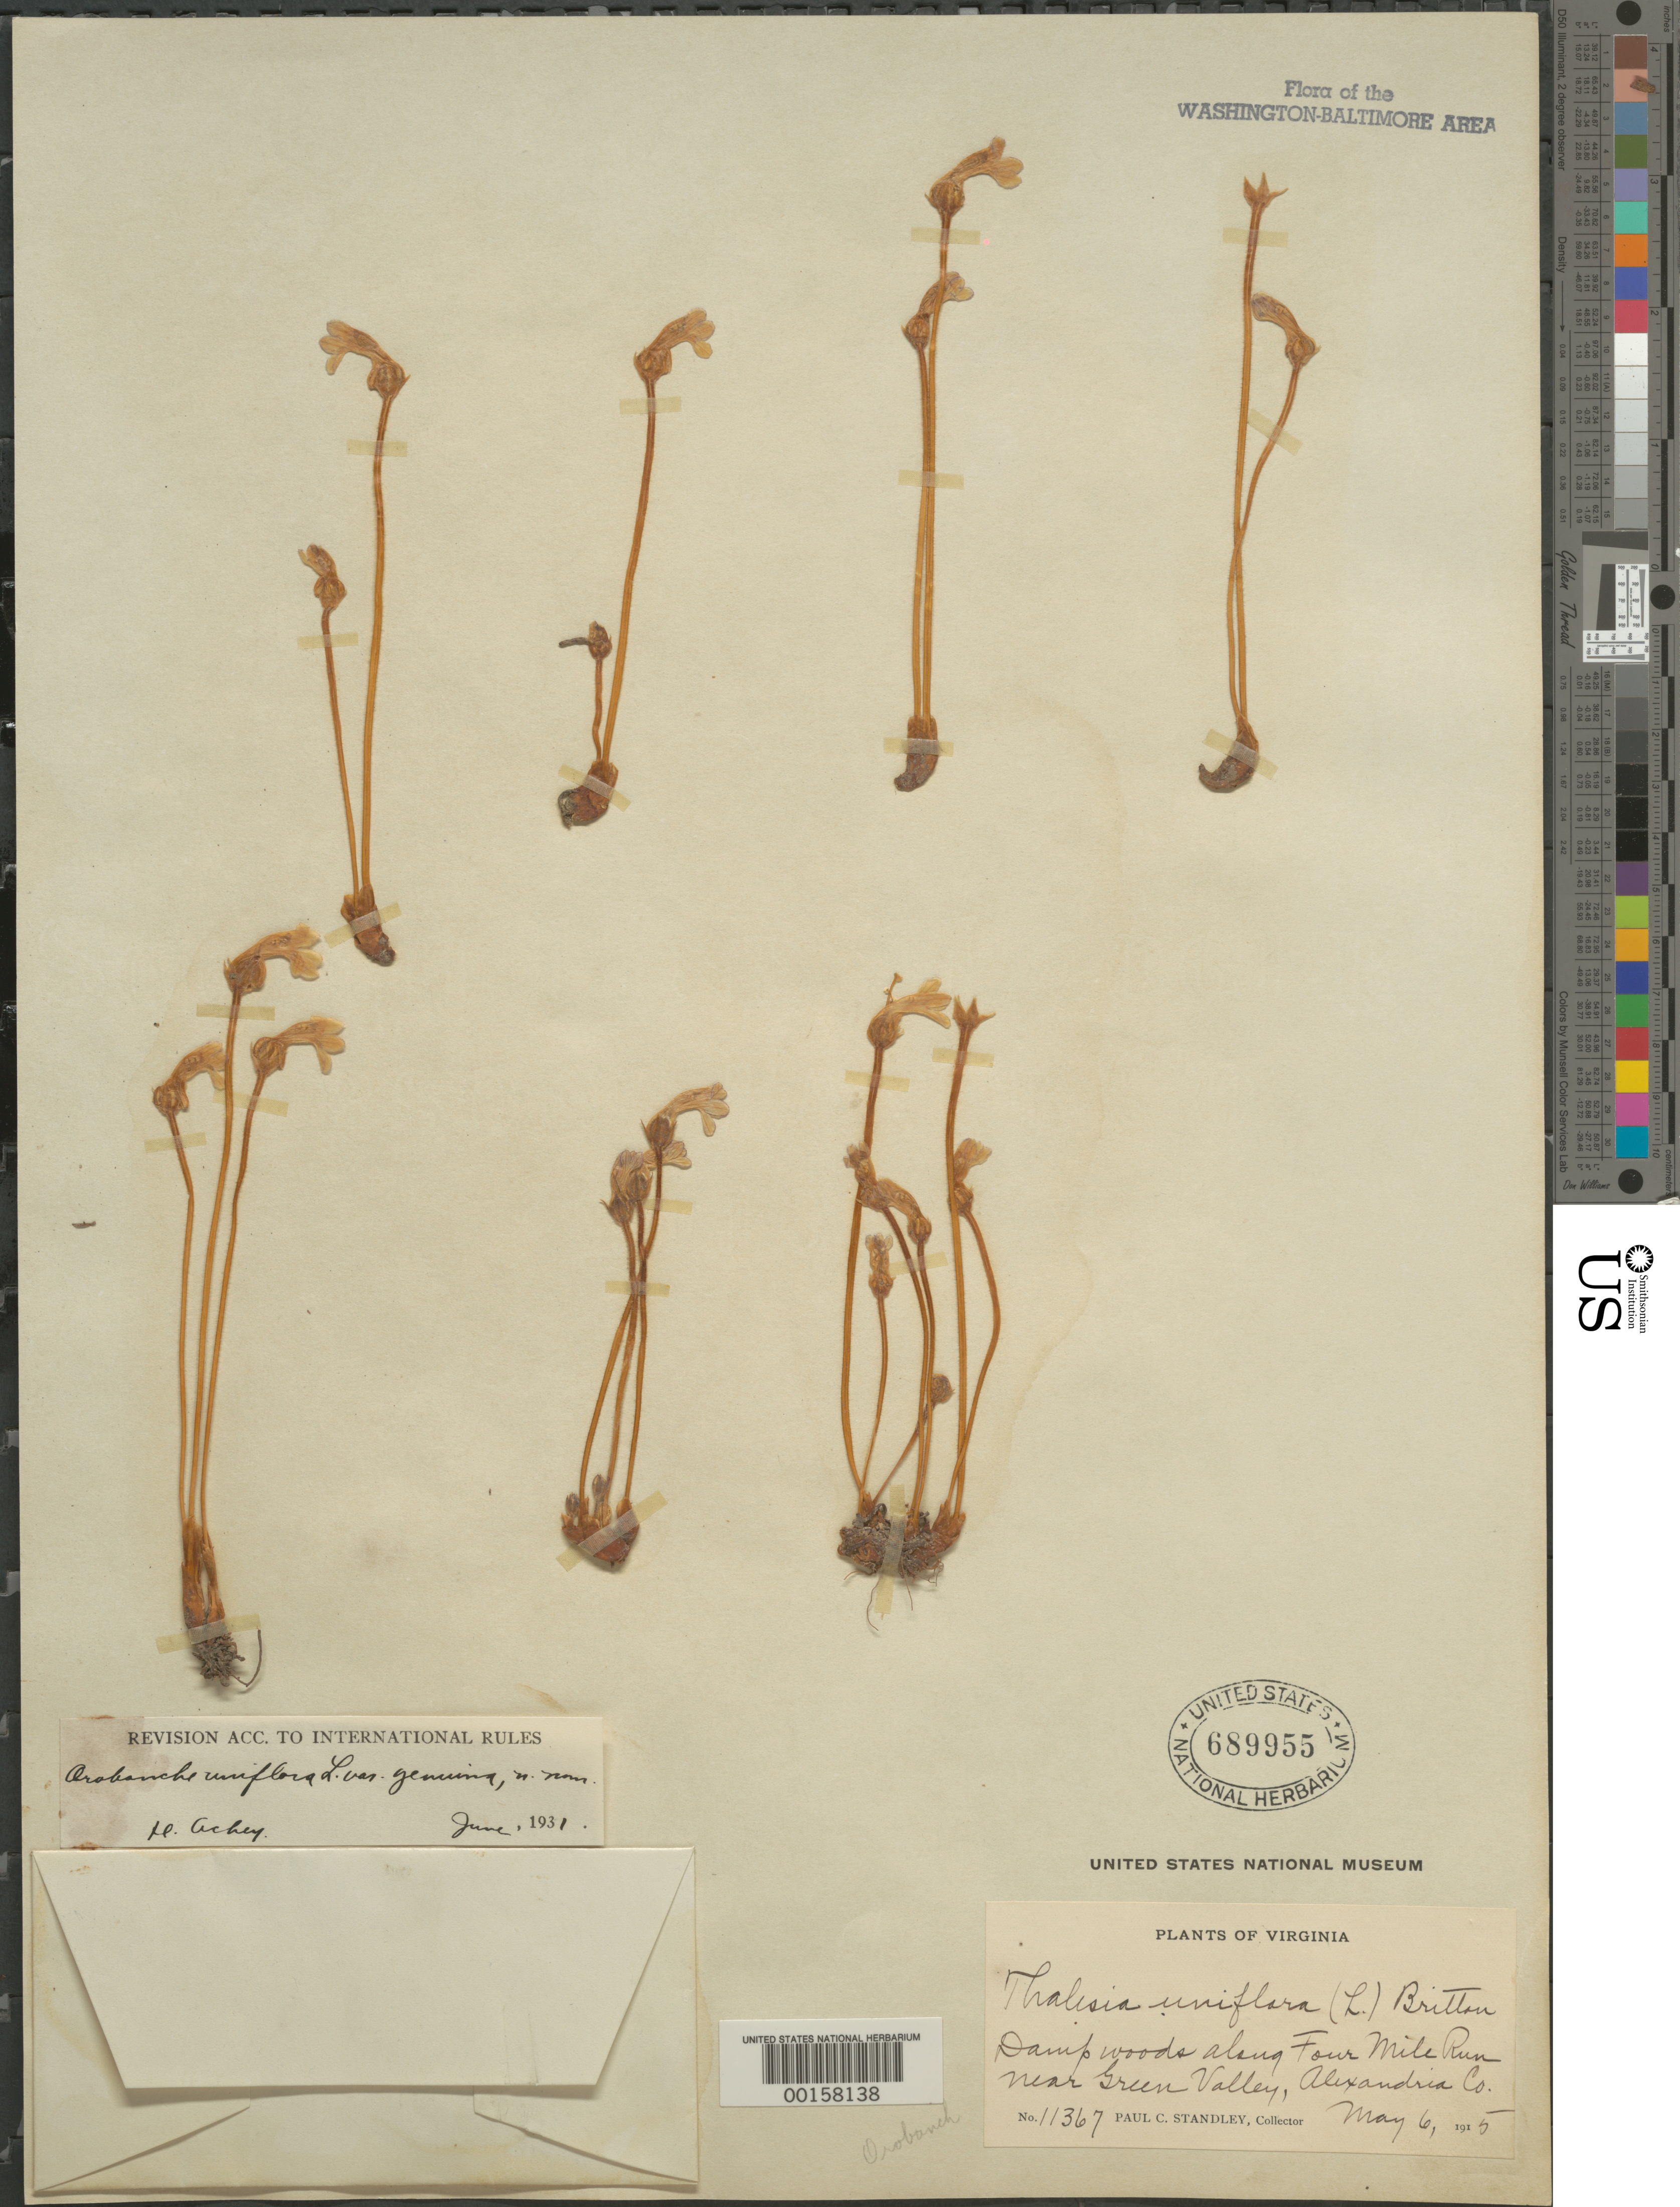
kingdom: Plantae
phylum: Tracheophyta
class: Magnoliopsida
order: Lamiales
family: Orobanchaceae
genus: Orobanche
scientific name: Orobanche uniflora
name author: L.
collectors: P. C. Standley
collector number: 11367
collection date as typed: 06 May 1915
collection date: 1915-05-06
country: United States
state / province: Virginia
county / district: Arlington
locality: Four Mile Run near Green Valley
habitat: Damp woods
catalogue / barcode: US 689955